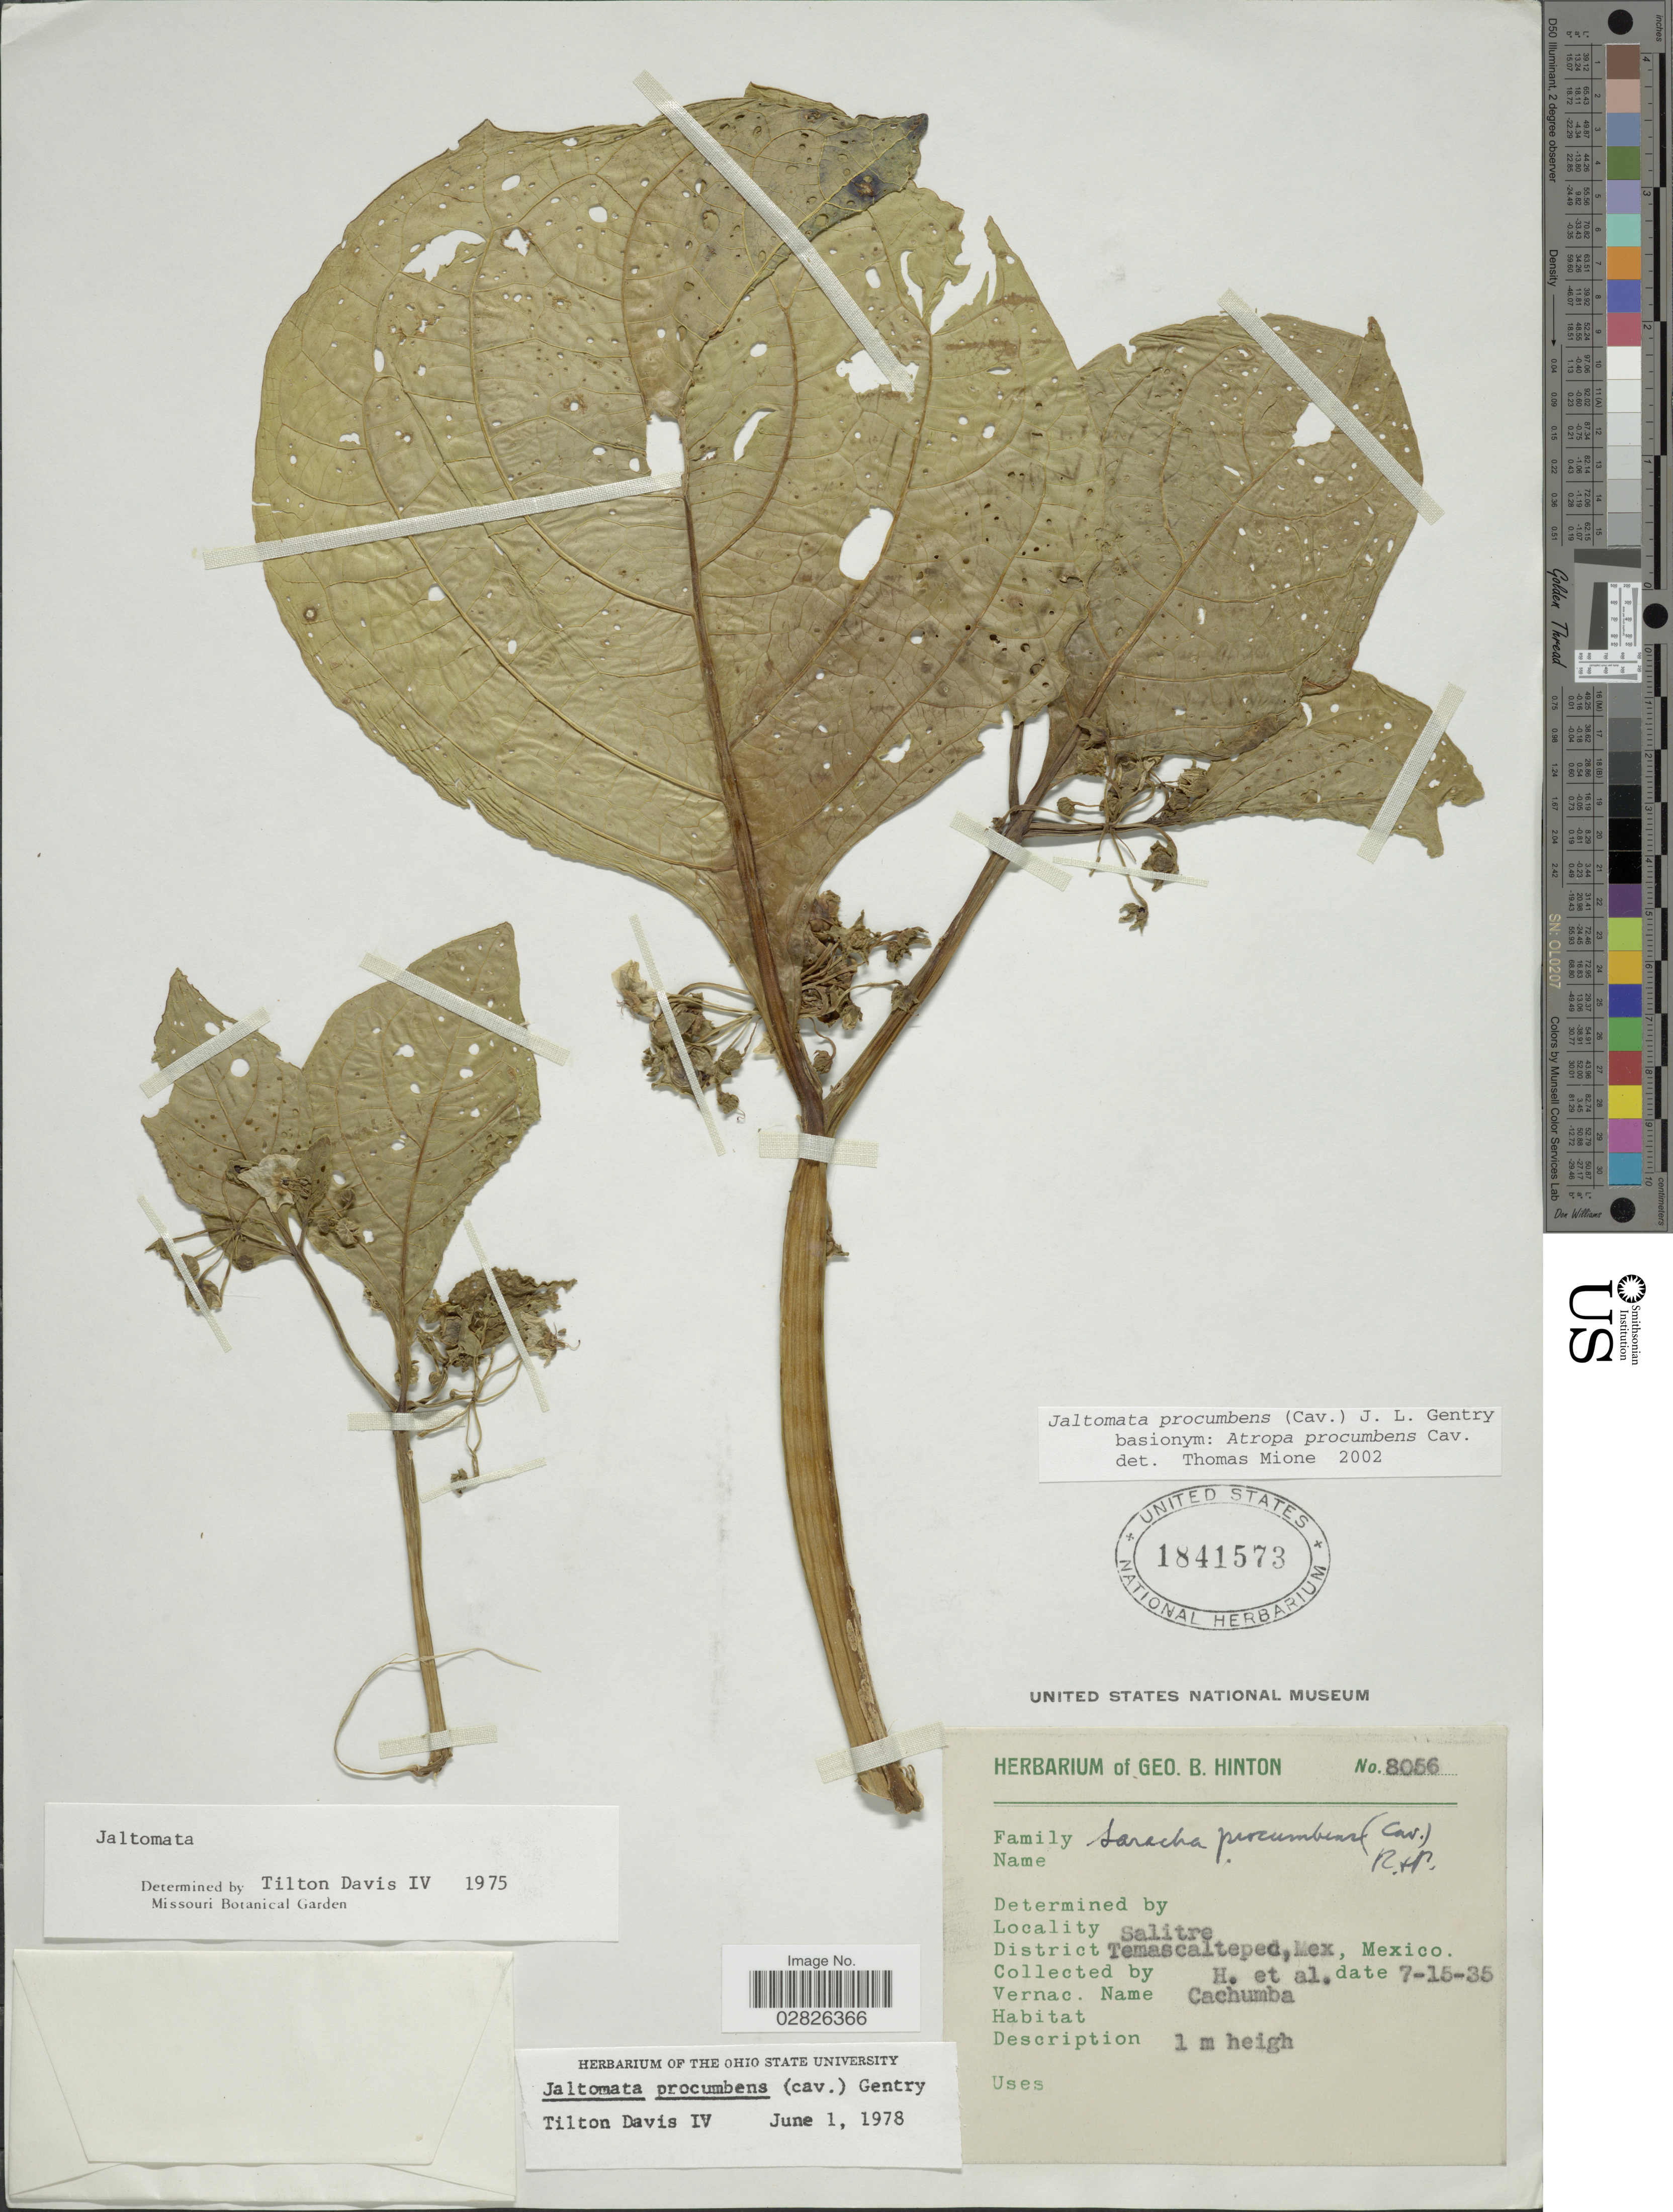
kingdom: Plantae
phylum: Tracheophyta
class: Magnoliopsida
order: Solanales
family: Solanaceae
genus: Jaltomata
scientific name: Jaltomata procumbens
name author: (Cav.) J.L. Gentry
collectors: G. B. Hinton & et al.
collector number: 8056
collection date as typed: Transcribed d/m/y: 15/7/35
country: Mexico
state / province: México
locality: Salitre, District Temascaltepec.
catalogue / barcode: US 1841573